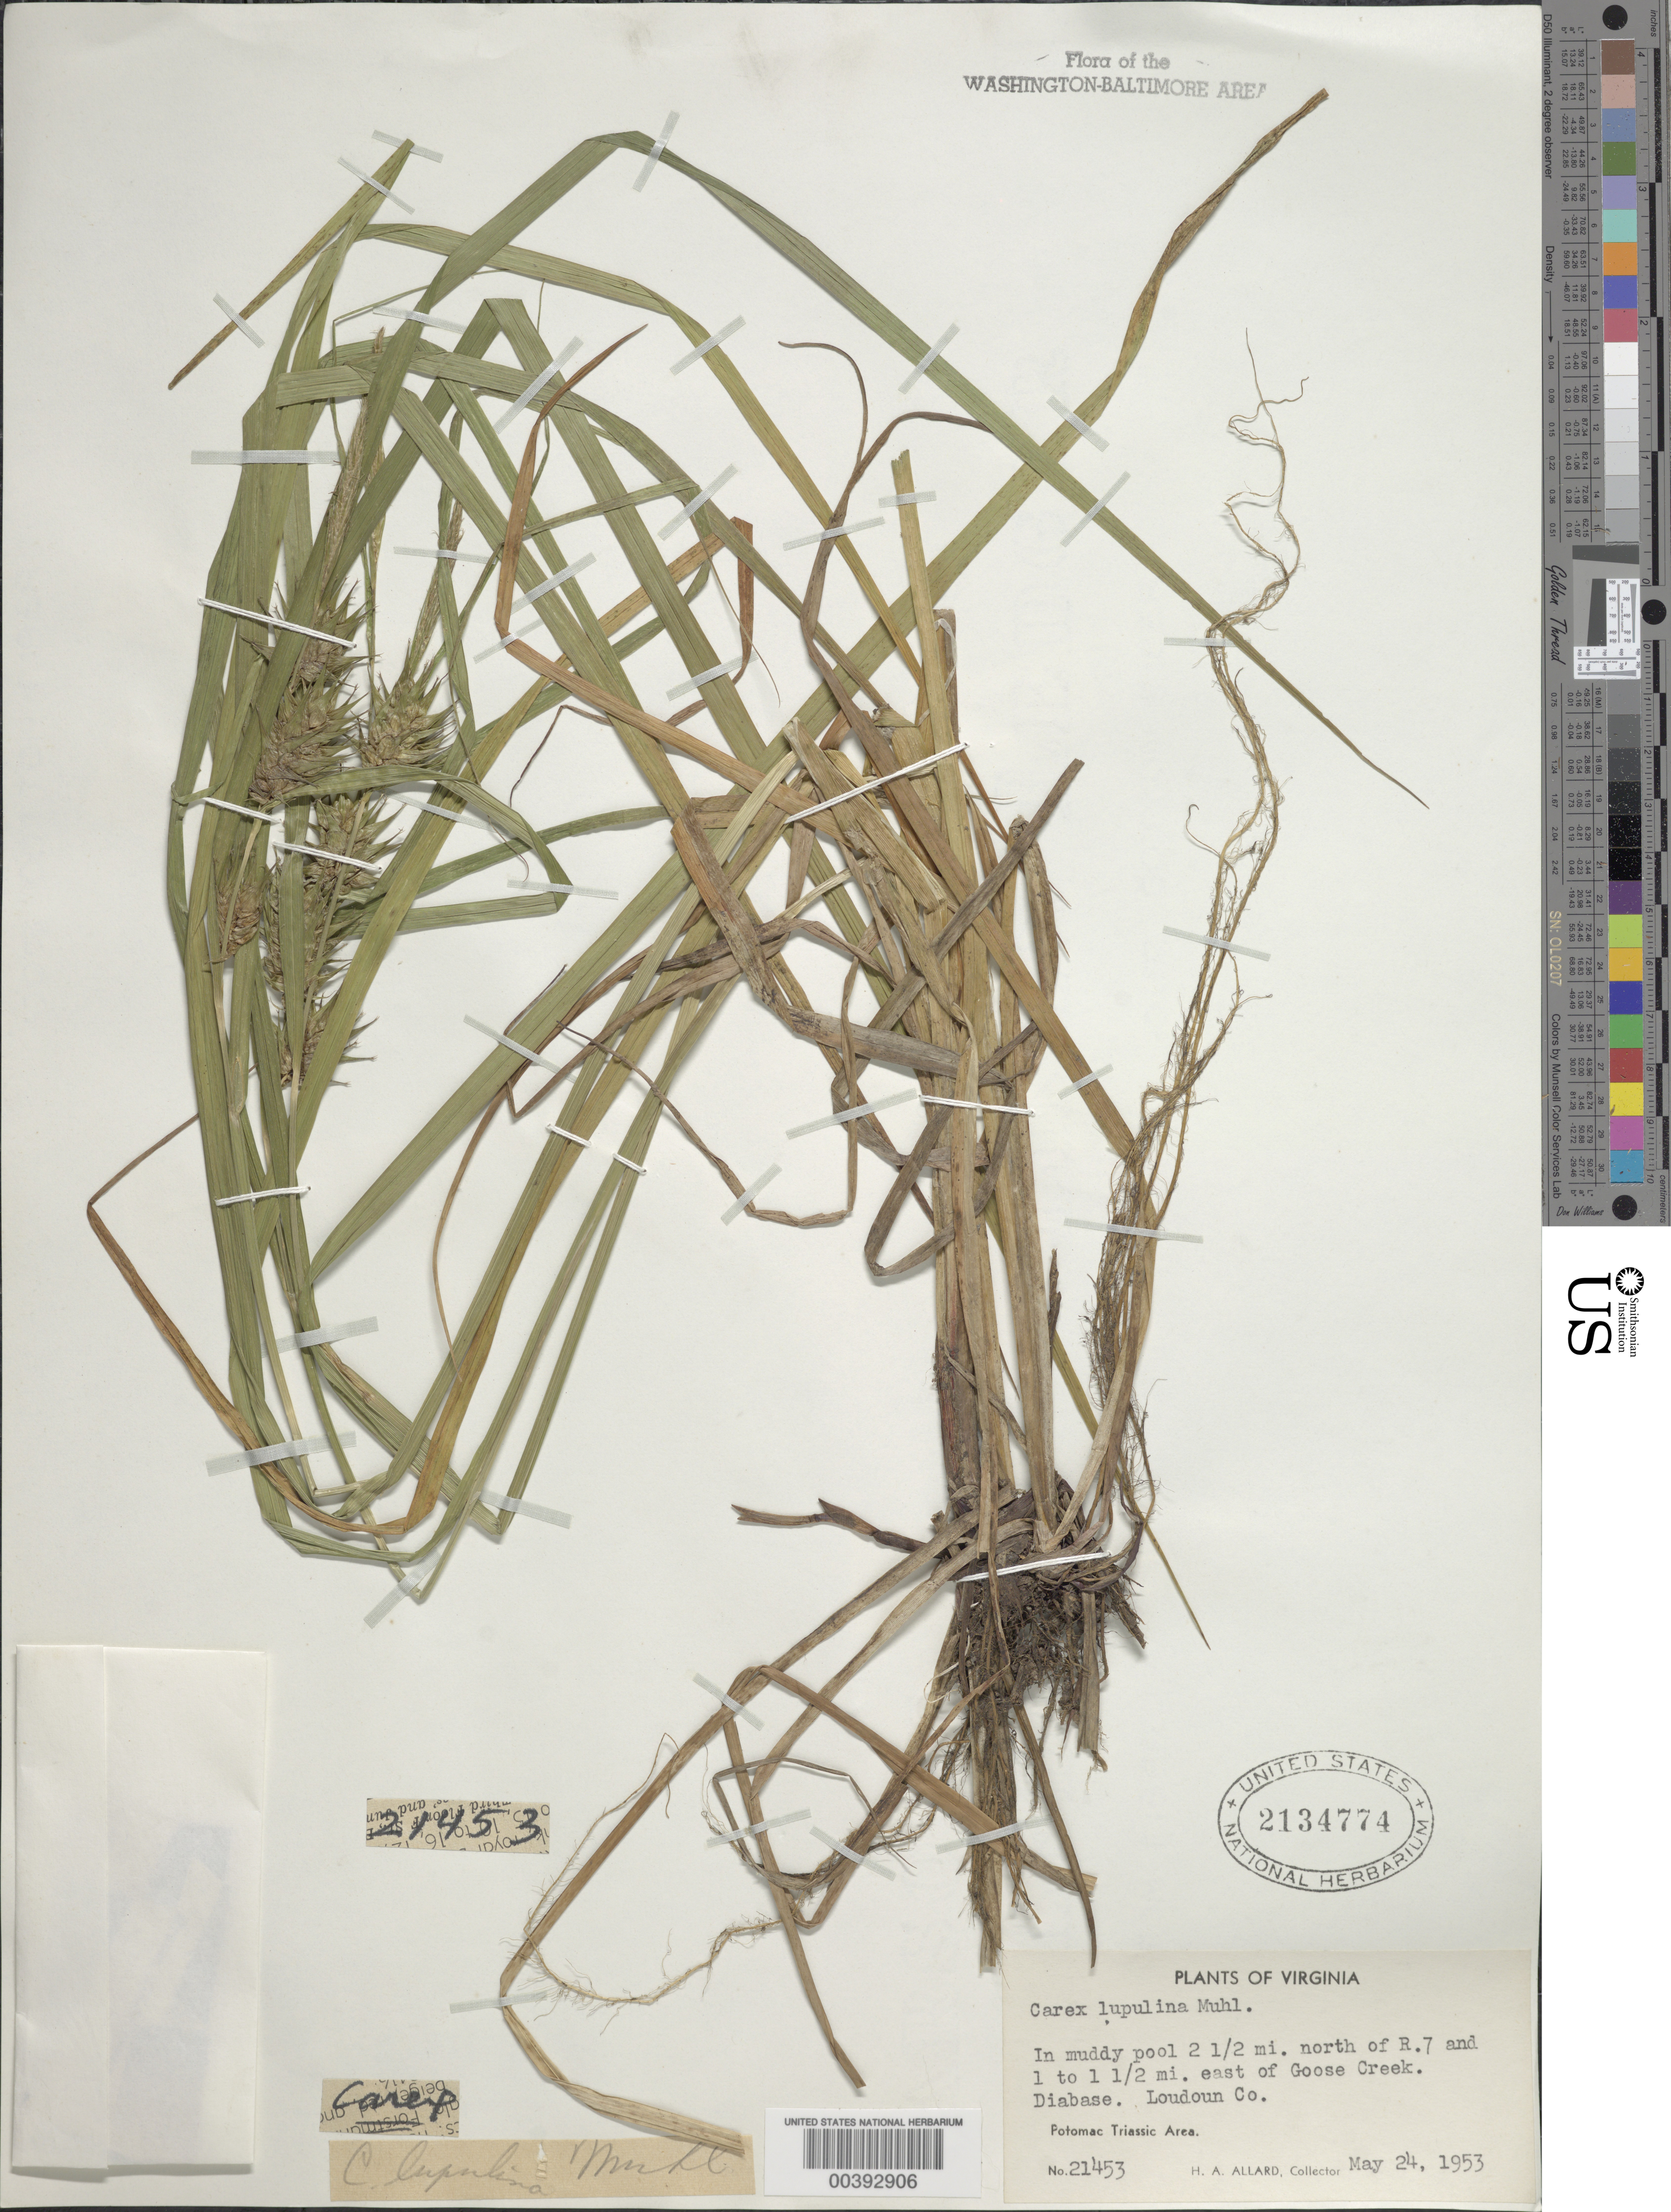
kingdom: Plantae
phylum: Tracheophyta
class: Liliopsida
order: Poales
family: Cyperaceae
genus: Carex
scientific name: Carex lupulina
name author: Muhl. ex Willd.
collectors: H. A. Allard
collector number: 21453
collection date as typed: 24 May 1953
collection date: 1953-05-24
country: United States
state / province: Virginia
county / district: Loudoun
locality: North of Route 7 and east of Goose Creek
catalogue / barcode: US 2134774